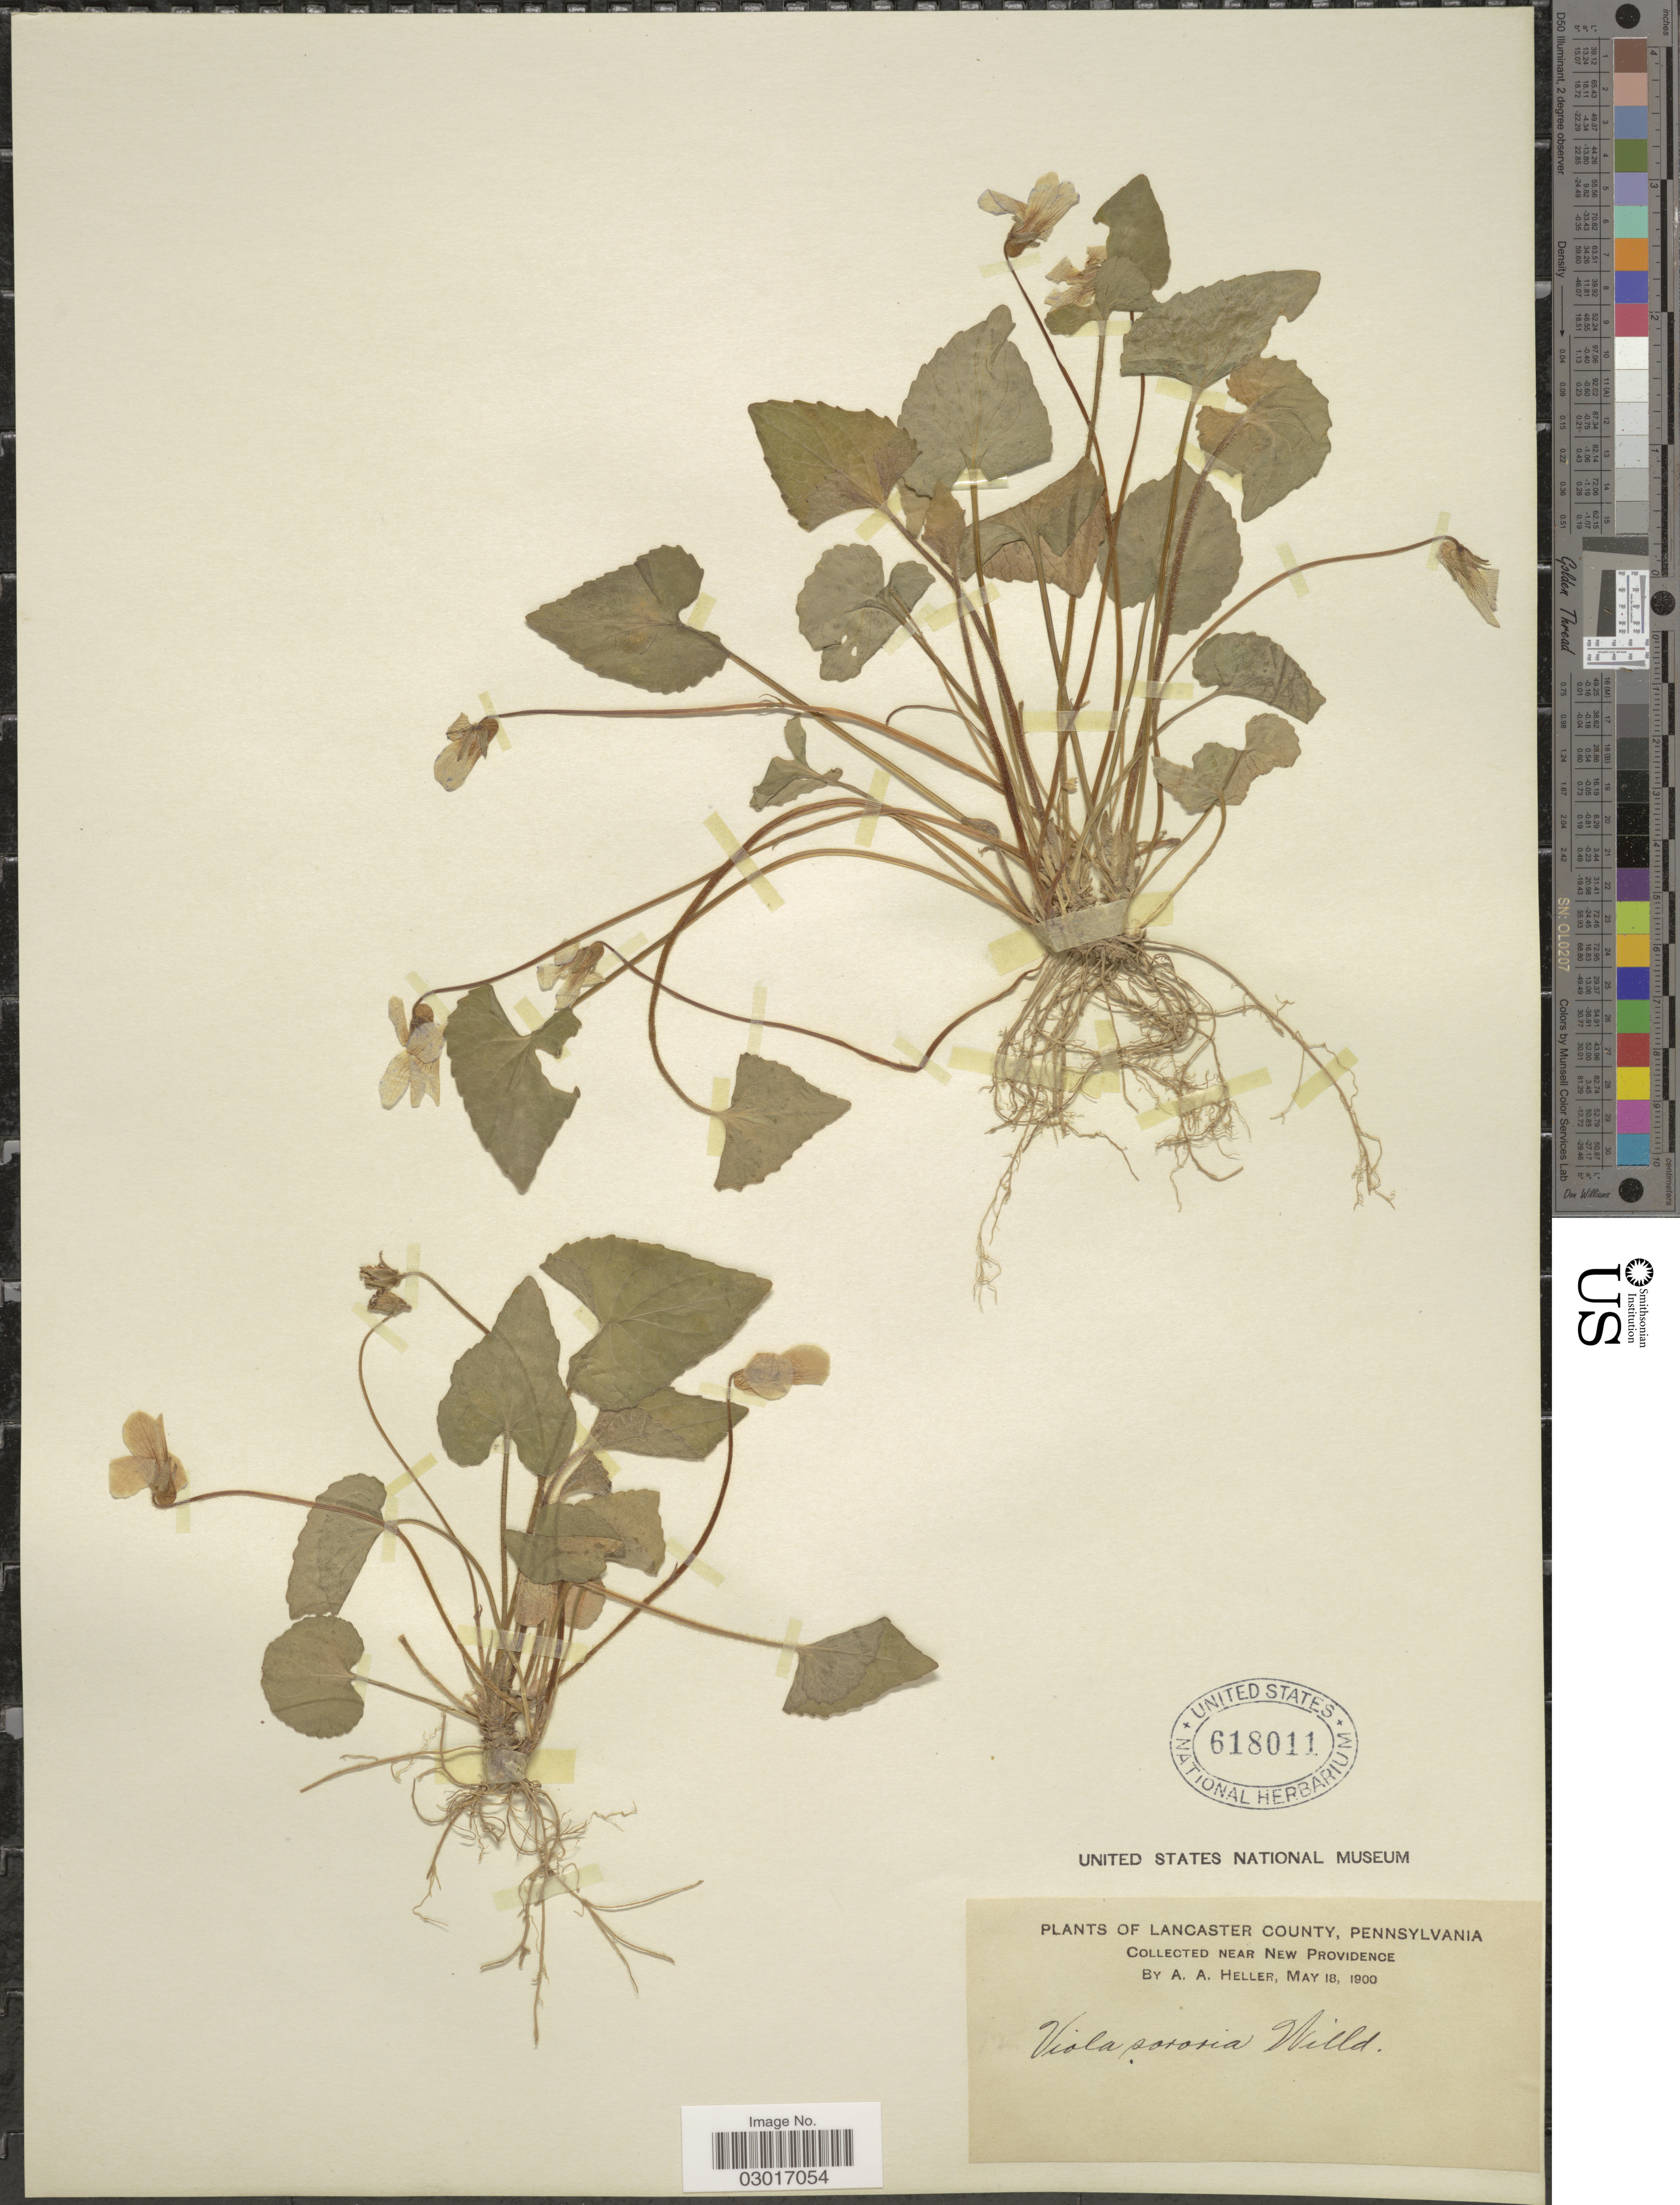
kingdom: Plantae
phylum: Tracheophyta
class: Magnoliopsida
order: Malpighiales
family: Violaceae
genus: Viola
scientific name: Viola sororia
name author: Willd.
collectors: A. A. Heller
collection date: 1900-05-18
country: United States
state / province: Pennsylvania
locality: Lancaster County, Near New Providence.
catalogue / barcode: US 618011